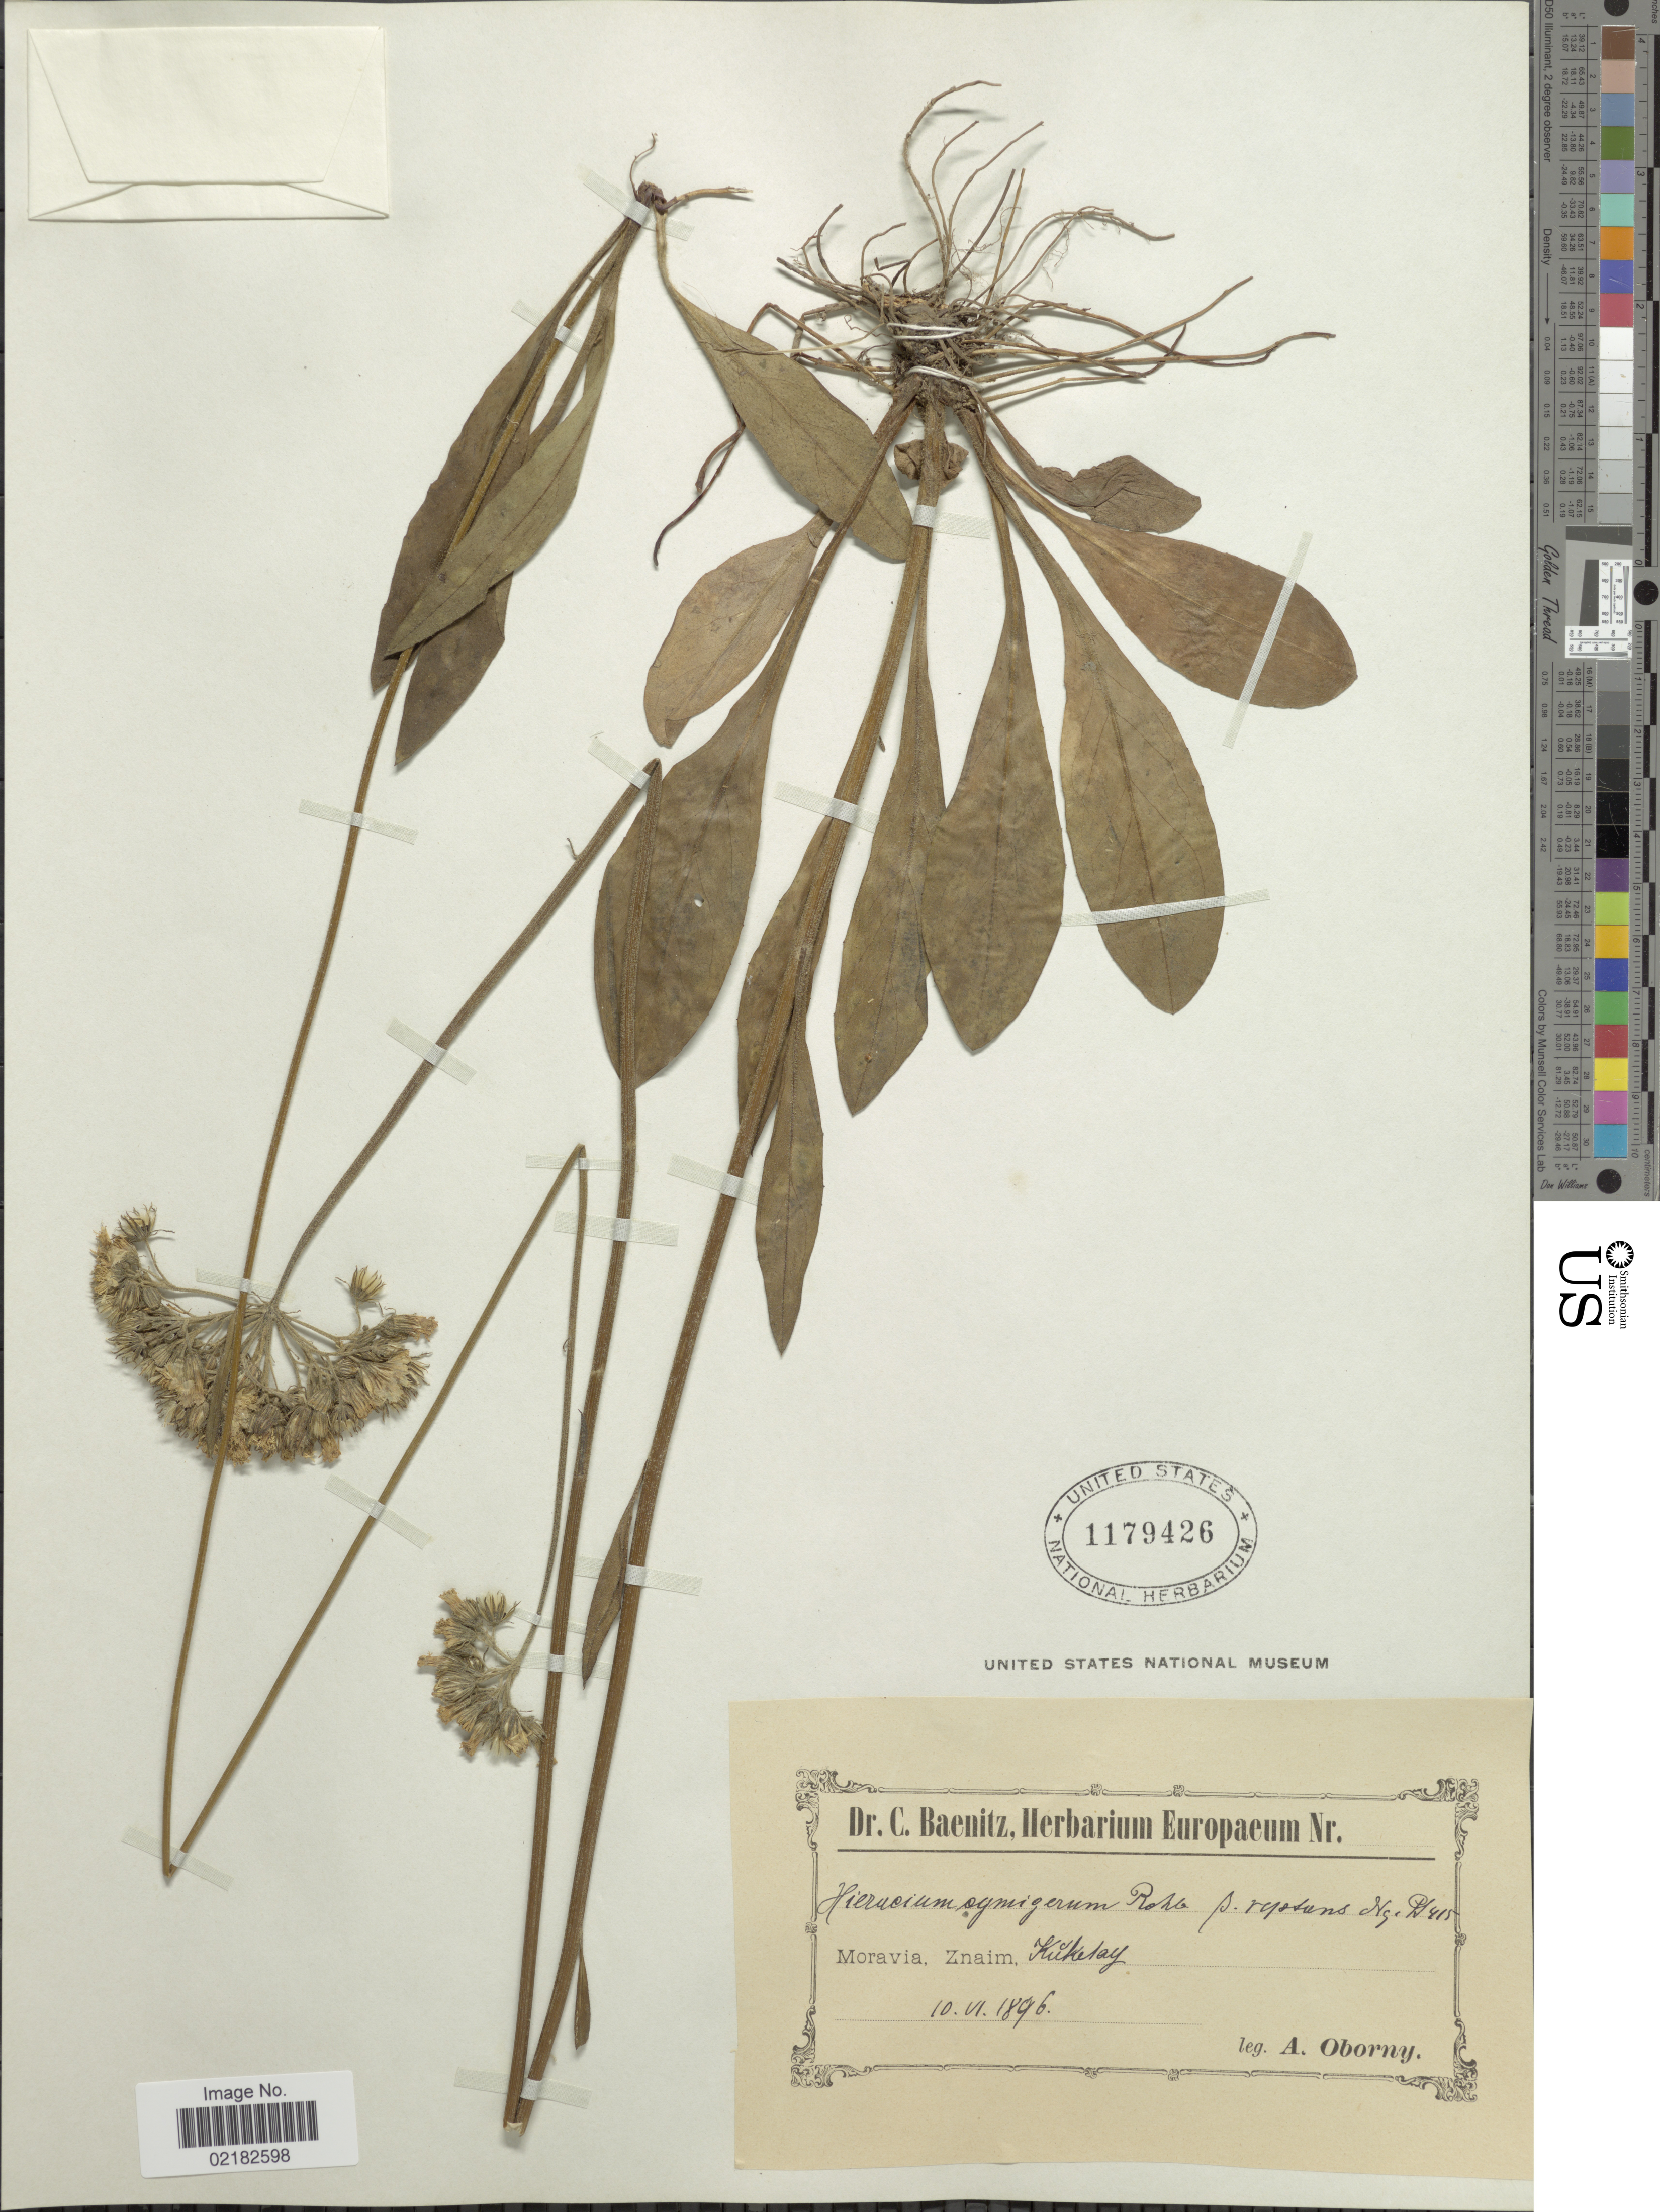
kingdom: Plantae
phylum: Tracheophyta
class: Magnoliopsida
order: Asterales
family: Asteraceae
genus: Pilosella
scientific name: Pilosella cymiflora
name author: (Näg. & Peter) S. Bräut. & Greuter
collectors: A. Oborny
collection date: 1896-06-10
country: Czechia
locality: Moravia, Znaim, Kukelay [interpreted]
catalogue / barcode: US 1179426